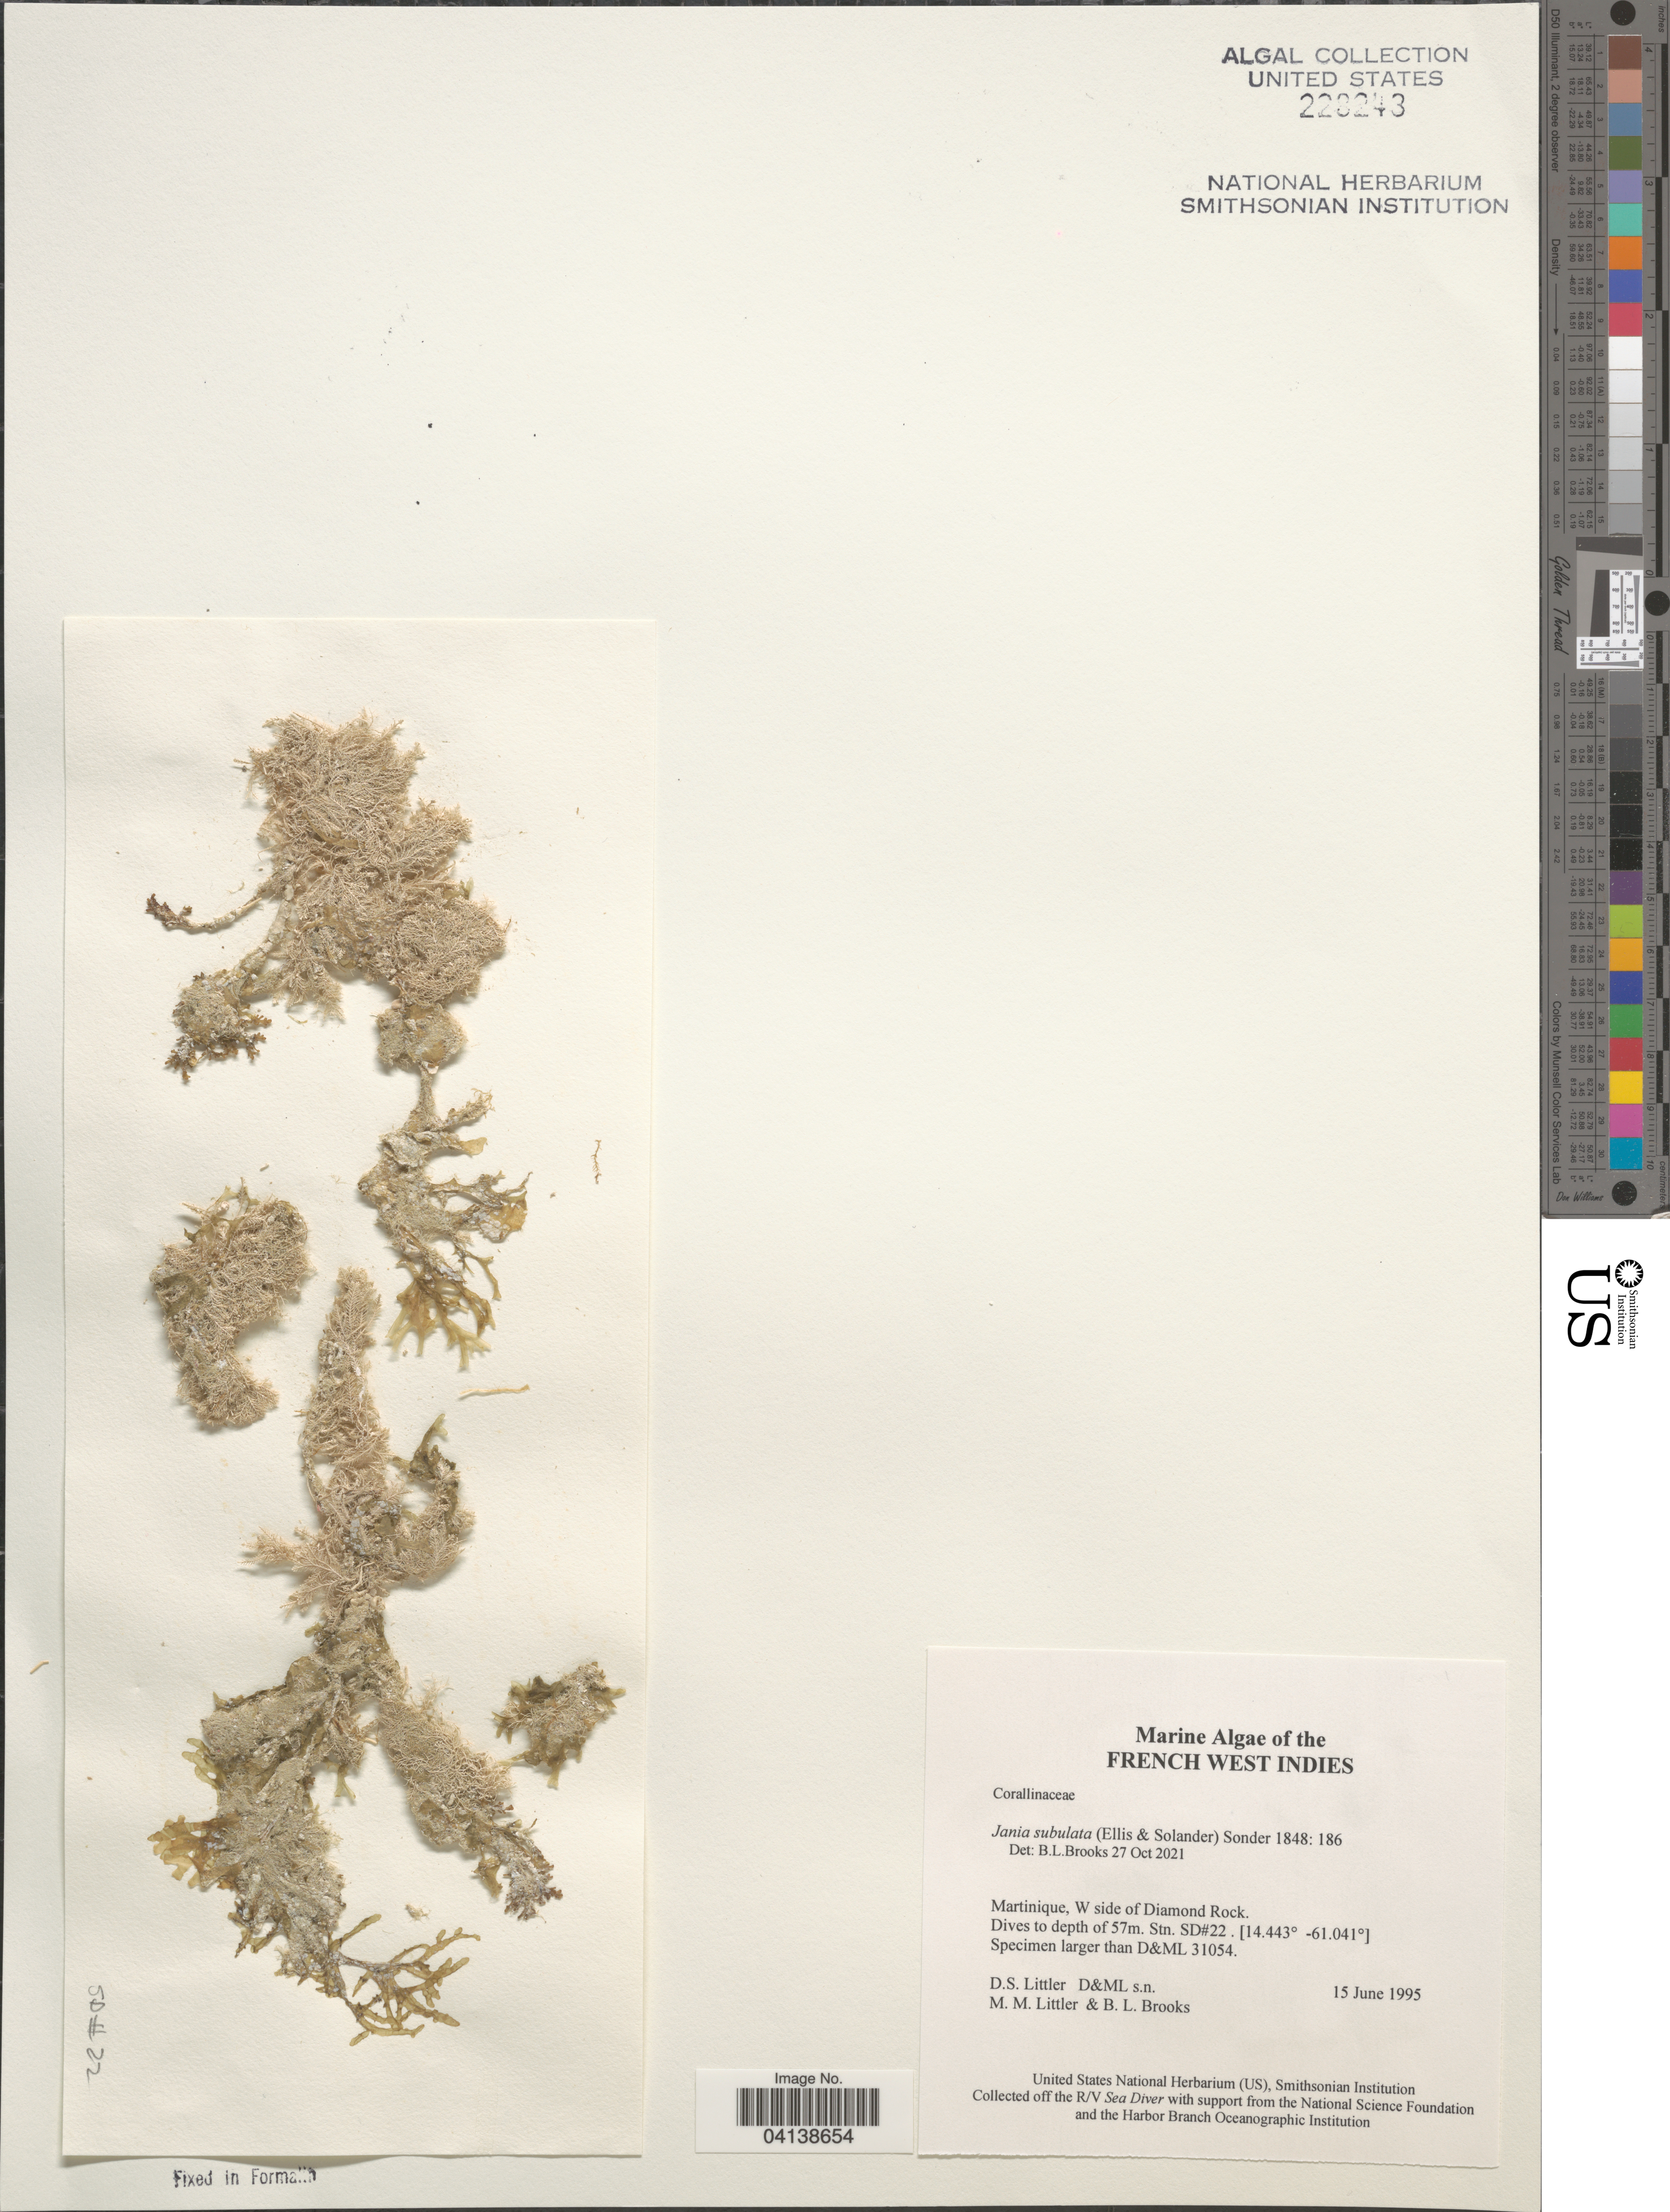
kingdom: Plantae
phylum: Rhodophyta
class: Florideophyceae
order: Corallinales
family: Corallinaceae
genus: Jania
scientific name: Jania subulata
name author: (Ellis & Sol.) Sond.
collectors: D. S. Littler & B. Brooks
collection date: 1995-06-15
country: Martinique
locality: French West Indies. W side of Diamond Rock. Stn. SD#22.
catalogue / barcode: US 228243